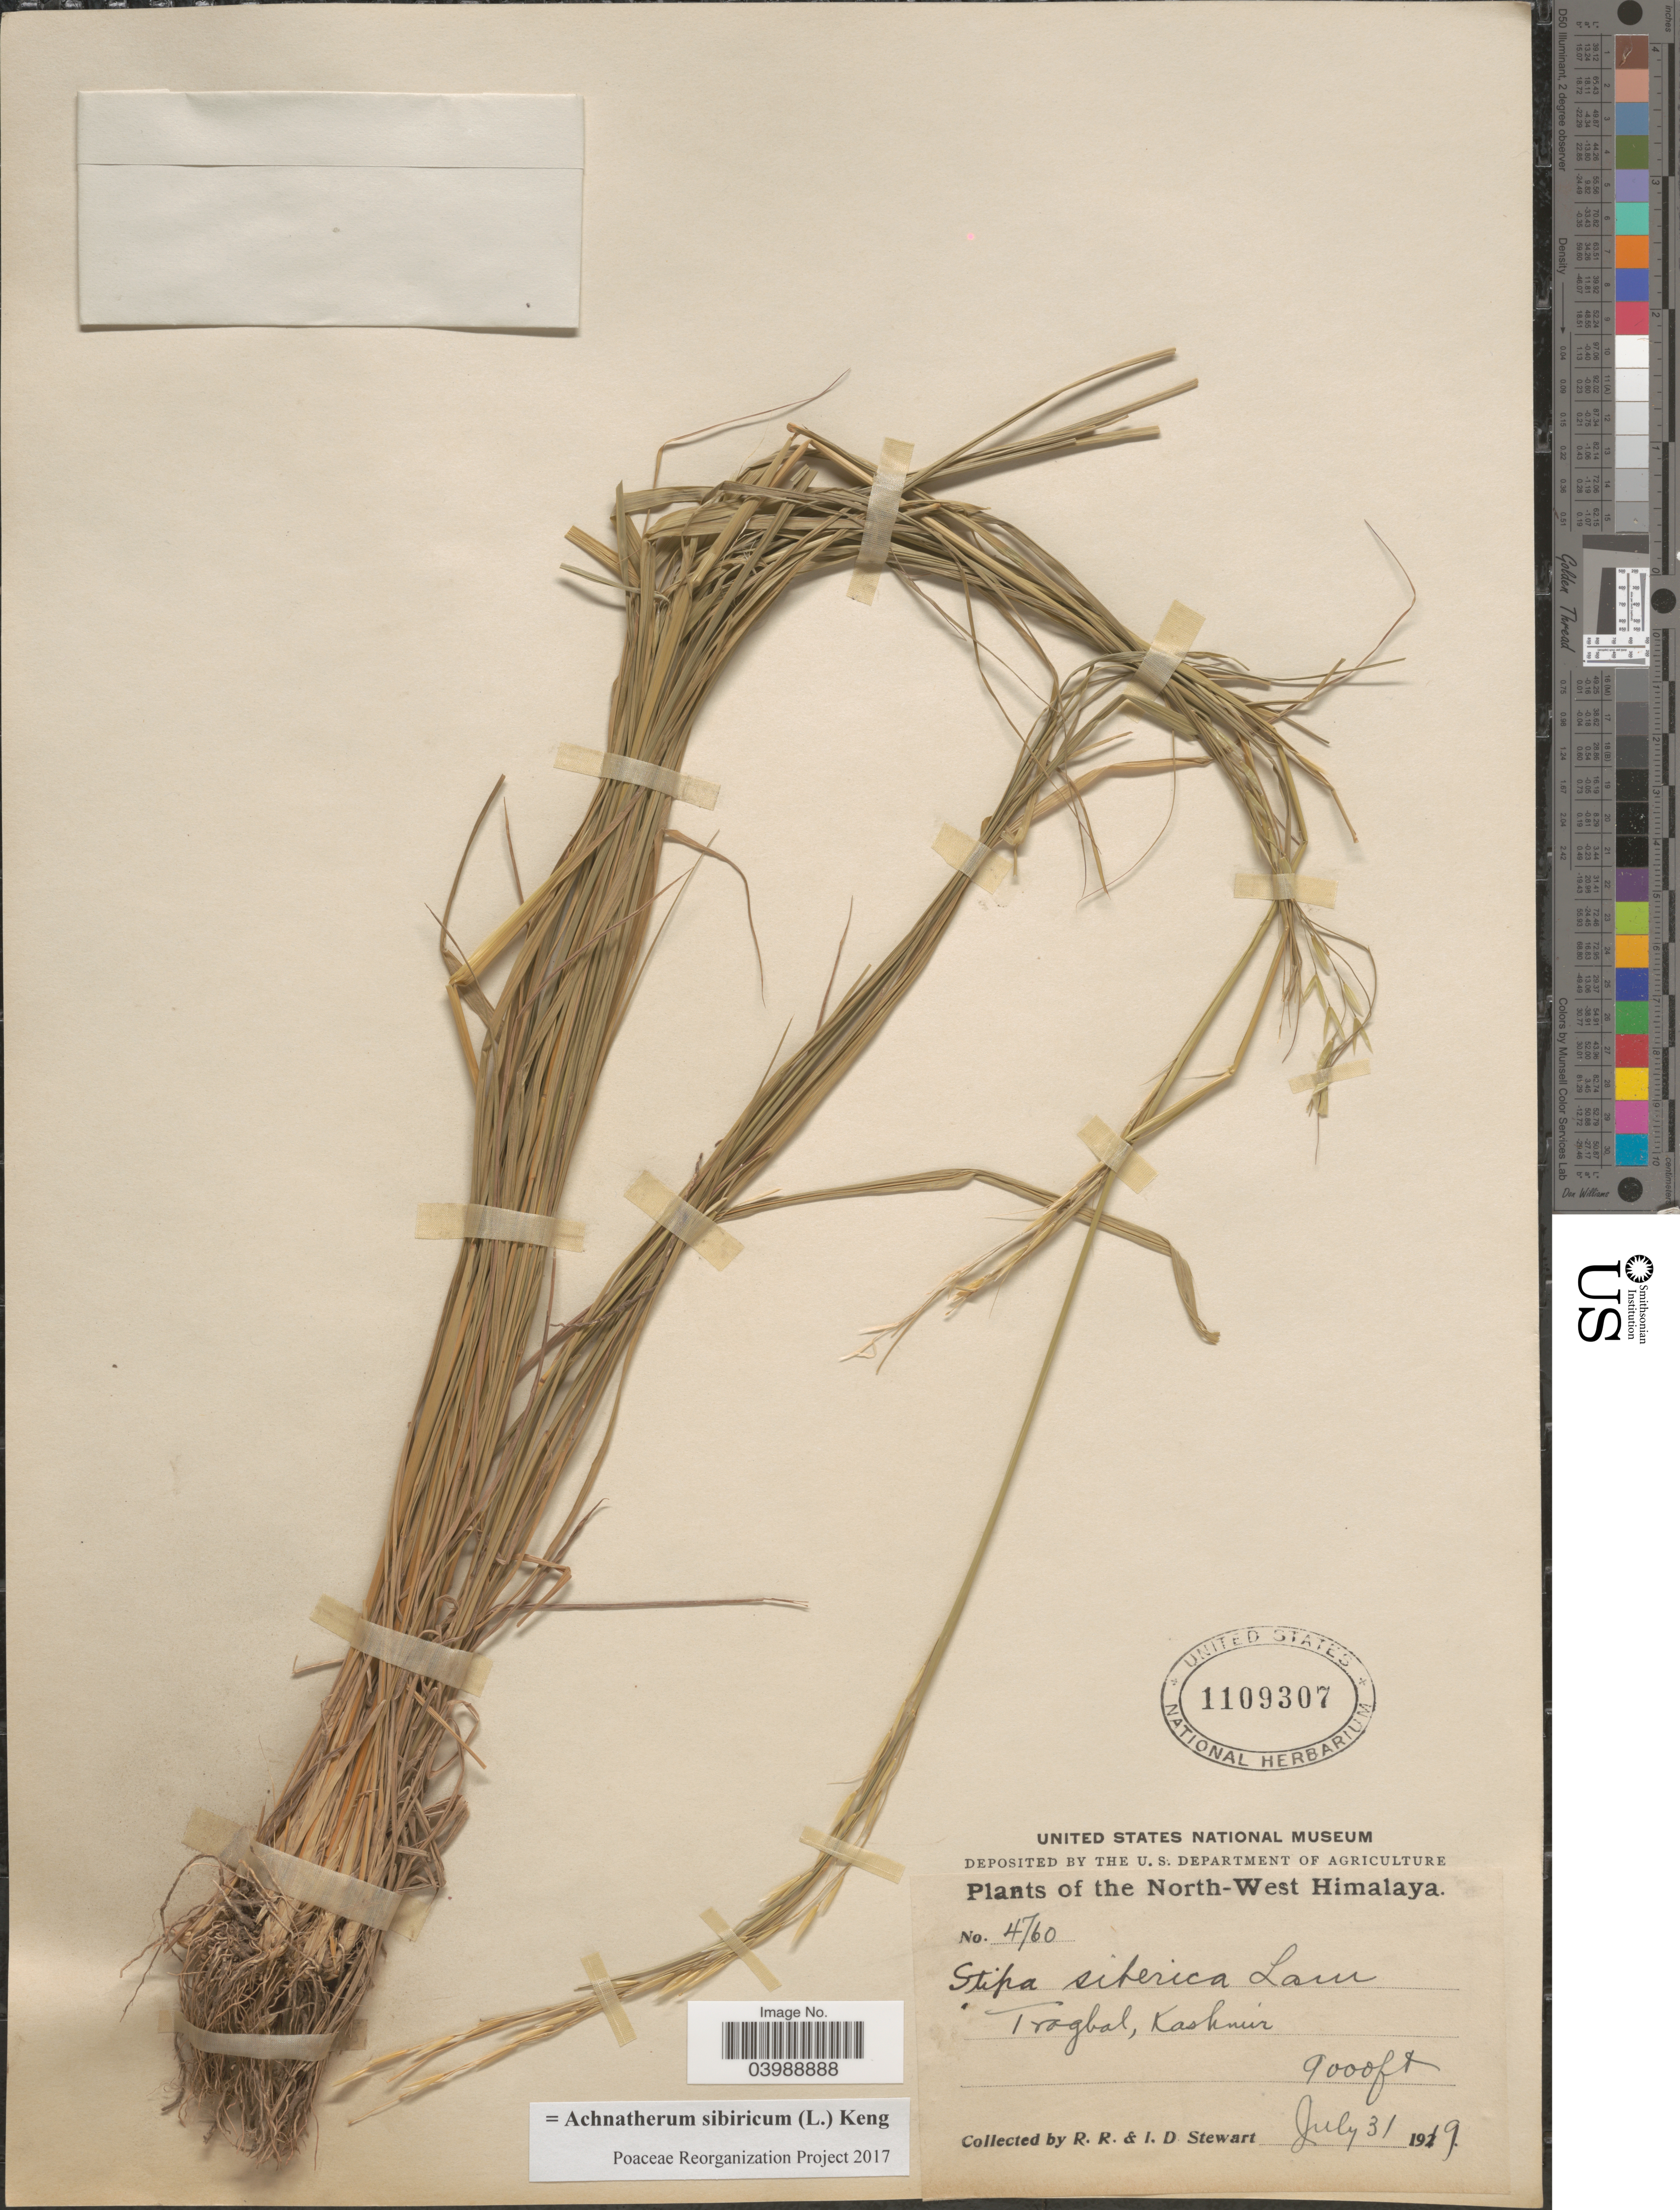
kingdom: Plantae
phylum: Tracheophyta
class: Liliopsida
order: Poales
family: Poaceae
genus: Achnatherum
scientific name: Achnatherum sibiricum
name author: (L.) Keng ex Tzvelev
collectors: R. Stewart & I. Stewart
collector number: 4760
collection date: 1919-07-31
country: India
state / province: Jammu and Kashmir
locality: North-West Himalaya. Trogbal, Kashmir.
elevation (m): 2743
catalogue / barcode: US 1109307